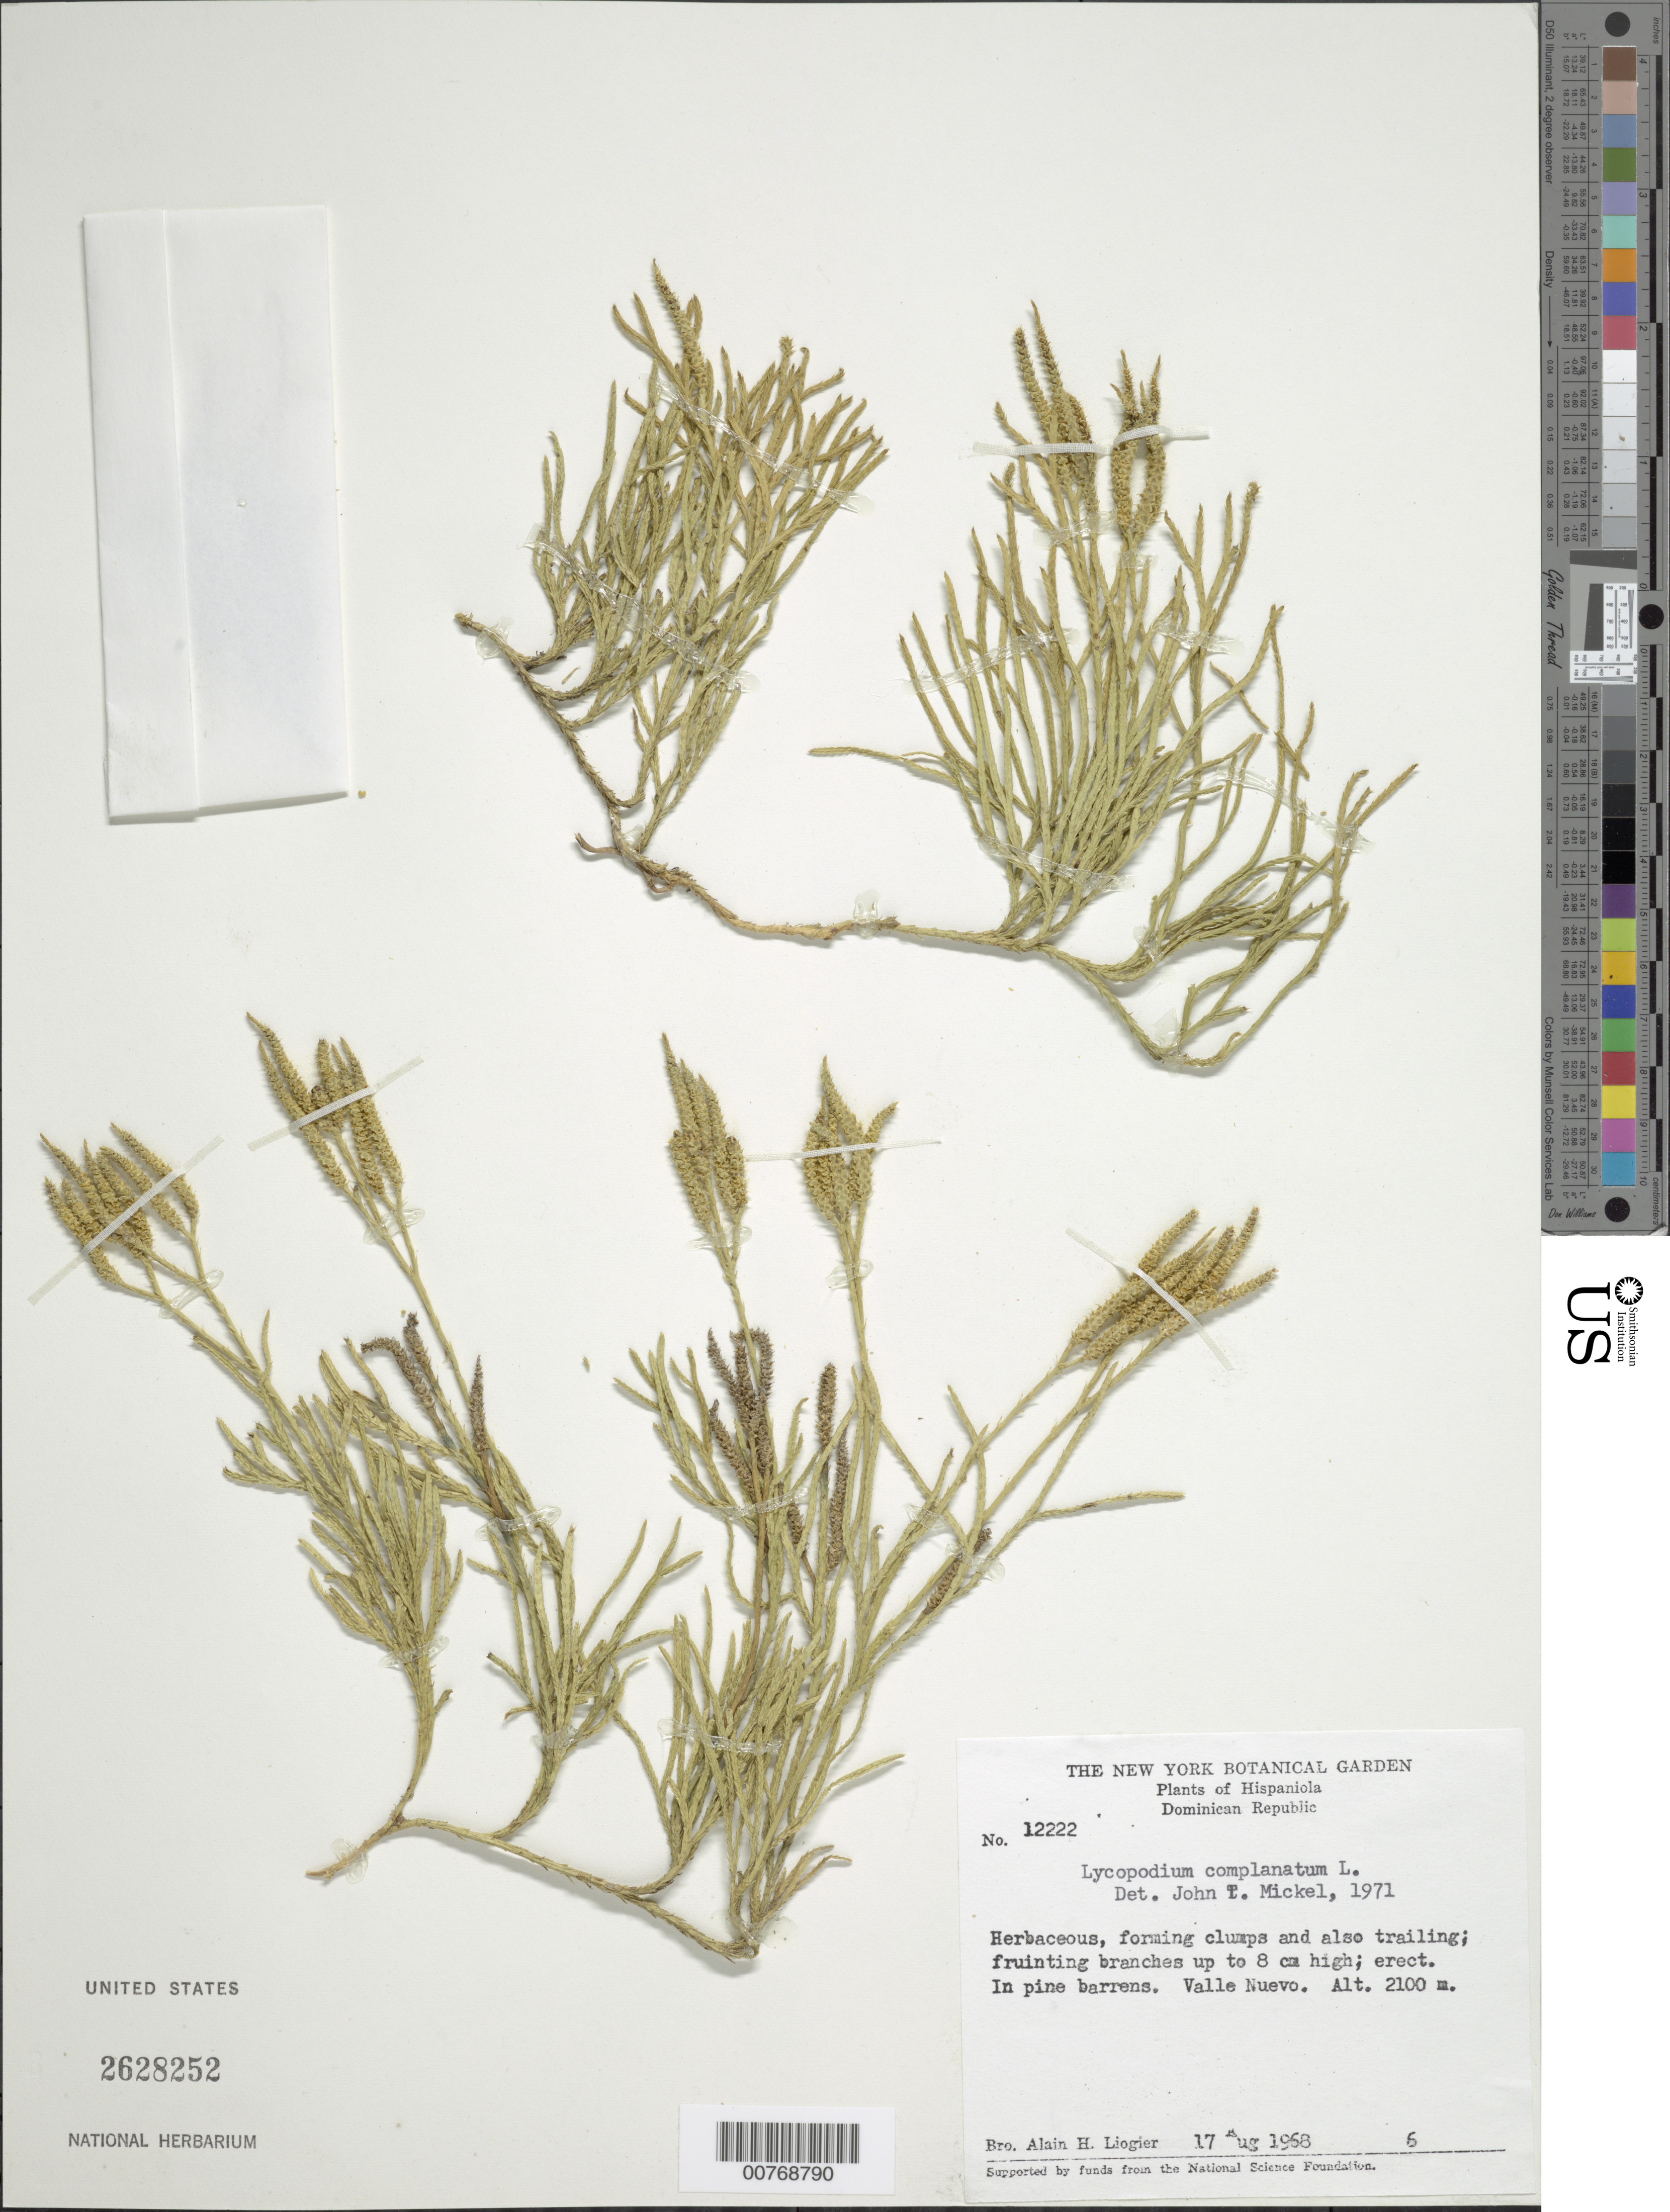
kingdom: Plantae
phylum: Tracheophyta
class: Lycopodiopsida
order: Lycopodiales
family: Lycopodiaceae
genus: Diphasiastrum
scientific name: Diphasiastrum thyoides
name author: (Humb. & Bonpl. ex Willd.) Holub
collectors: A. H. Liogier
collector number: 12222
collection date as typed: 17 Aug 1968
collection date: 1968-08-17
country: Dominican Republic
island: Hispaniola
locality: Valle Nuevo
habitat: Pine barrens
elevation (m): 2100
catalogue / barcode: US 2628252